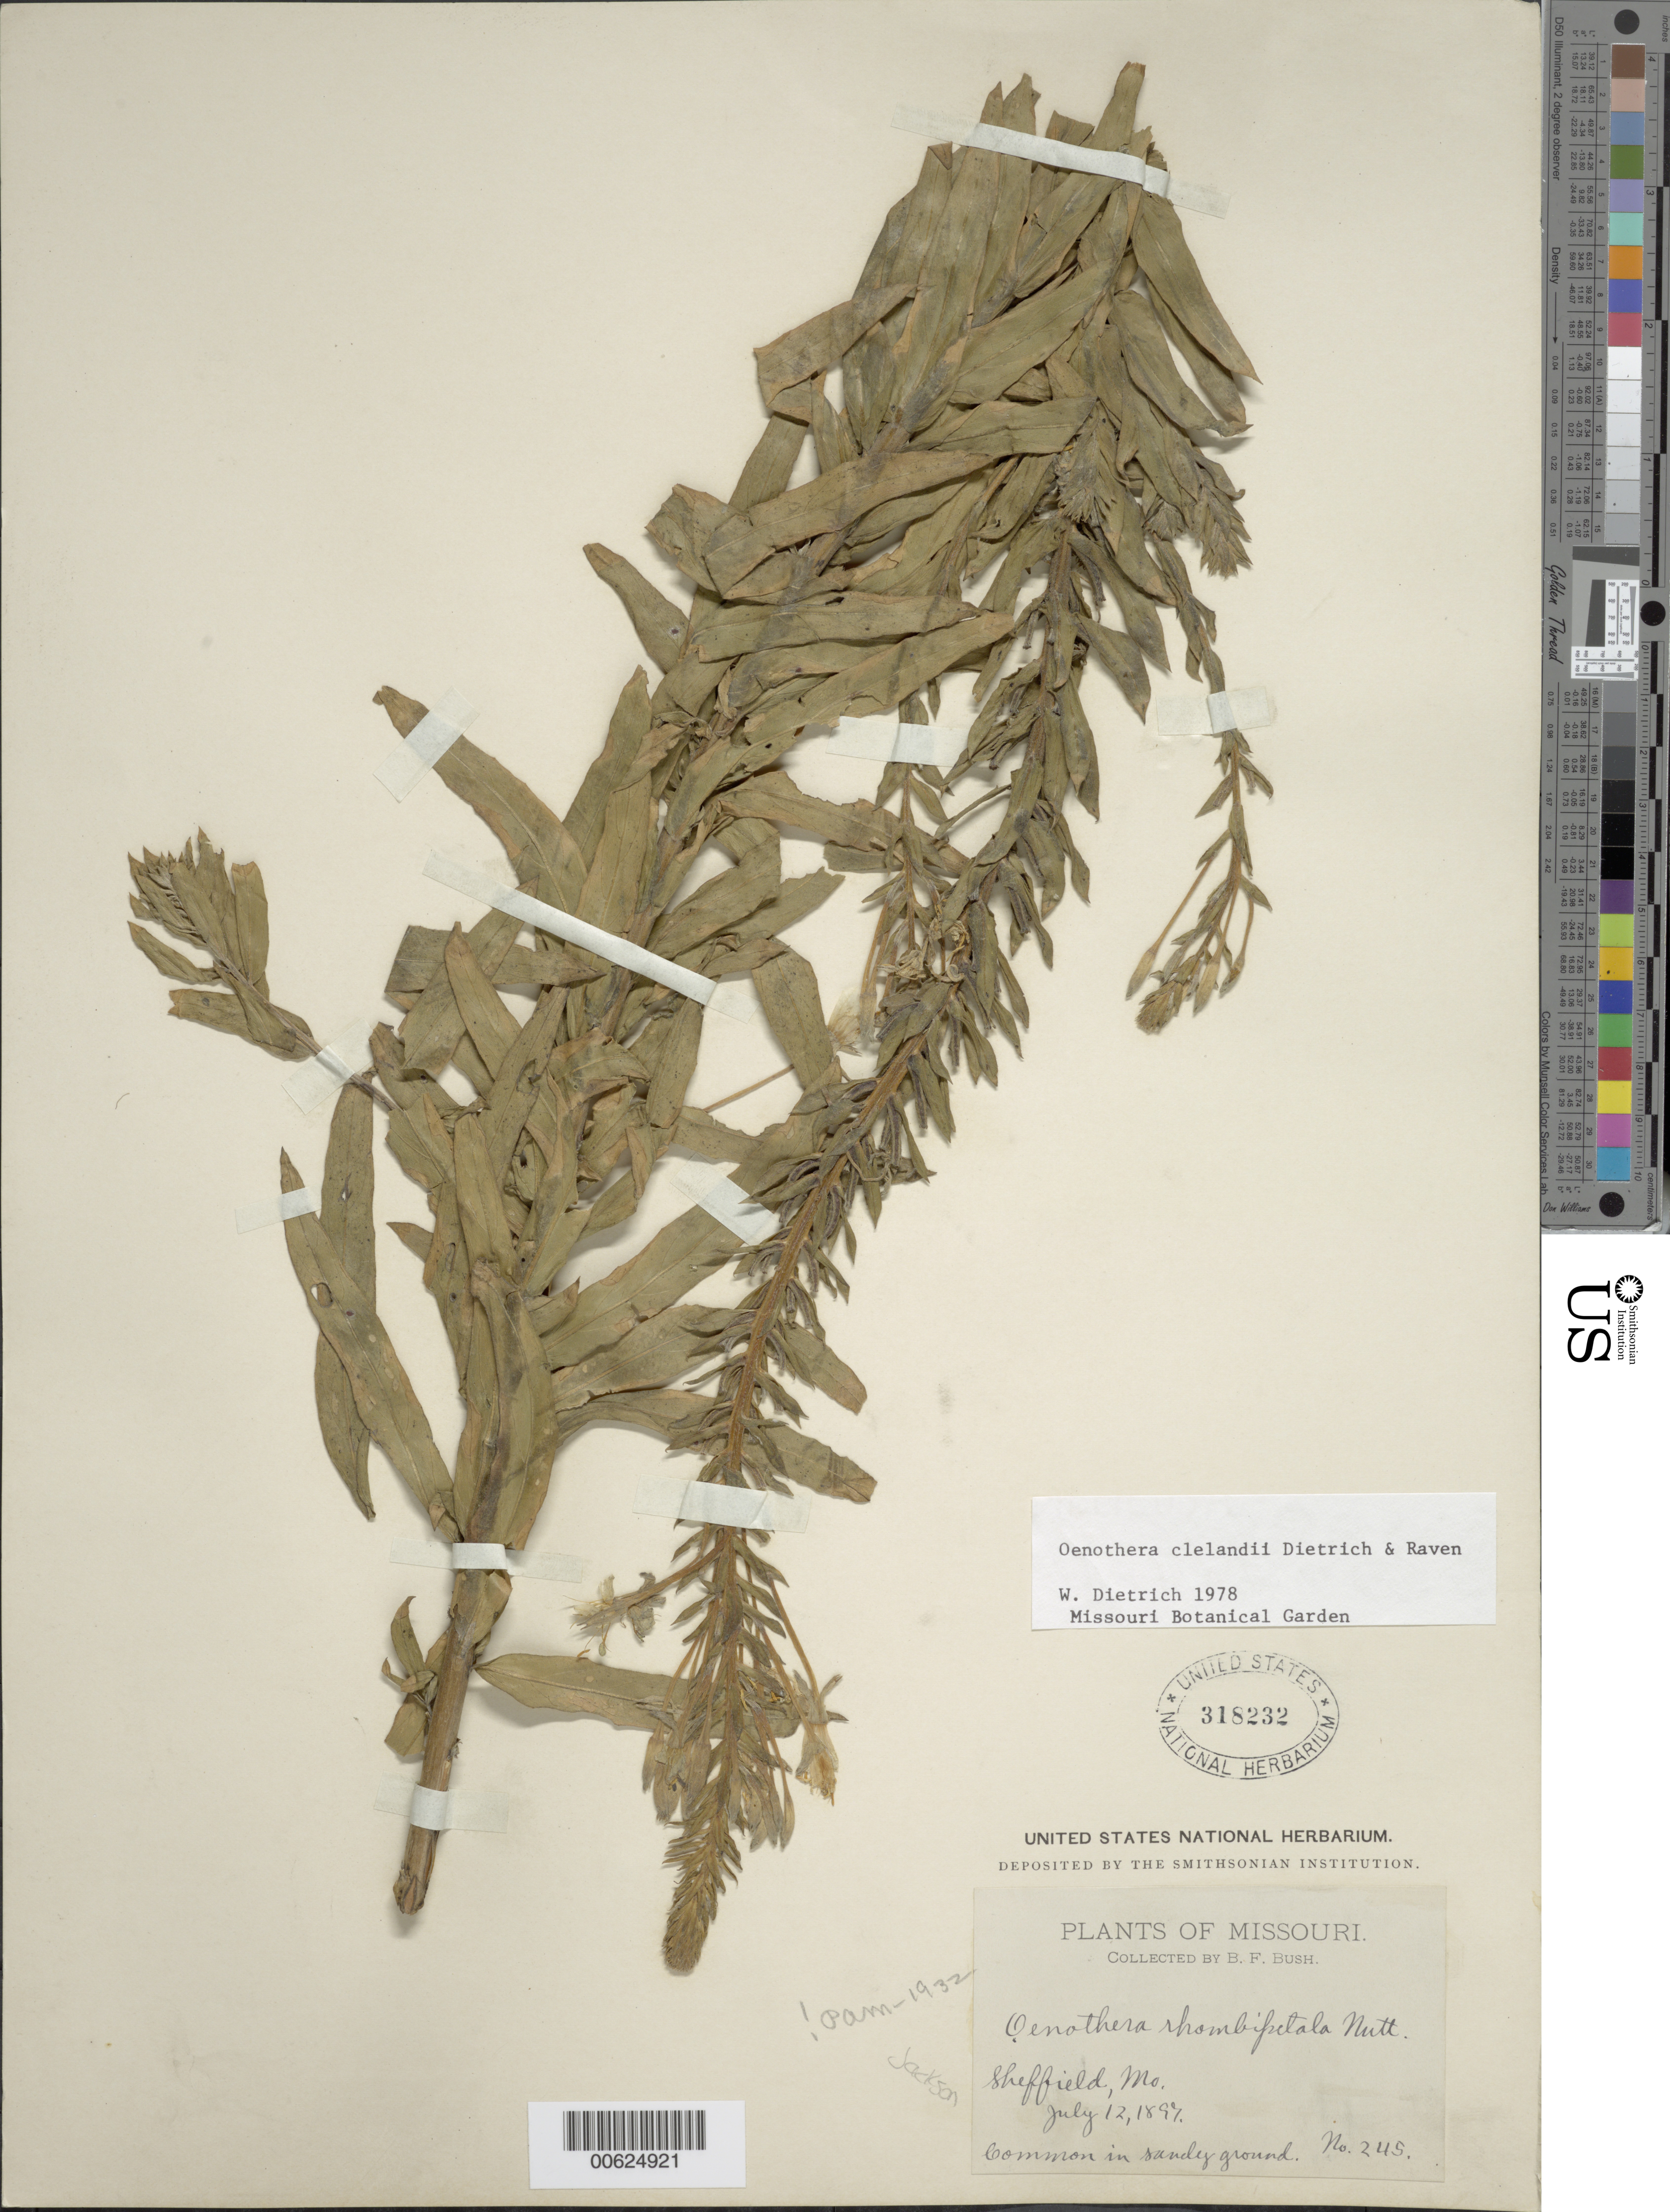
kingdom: Plantae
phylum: Tracheophyta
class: Magnoliopsida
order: Myrtales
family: Onagraceae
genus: Oenothera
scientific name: Oenothera clelandii W. Dietr., P.H. Raven & W.L. Wagner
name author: W. Dietr. et al.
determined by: Dietrich, W.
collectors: B. F. Bush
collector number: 245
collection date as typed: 12 Jul 1897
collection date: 1897-07-12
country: United States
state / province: Missouri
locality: Sheffield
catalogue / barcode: US 318232